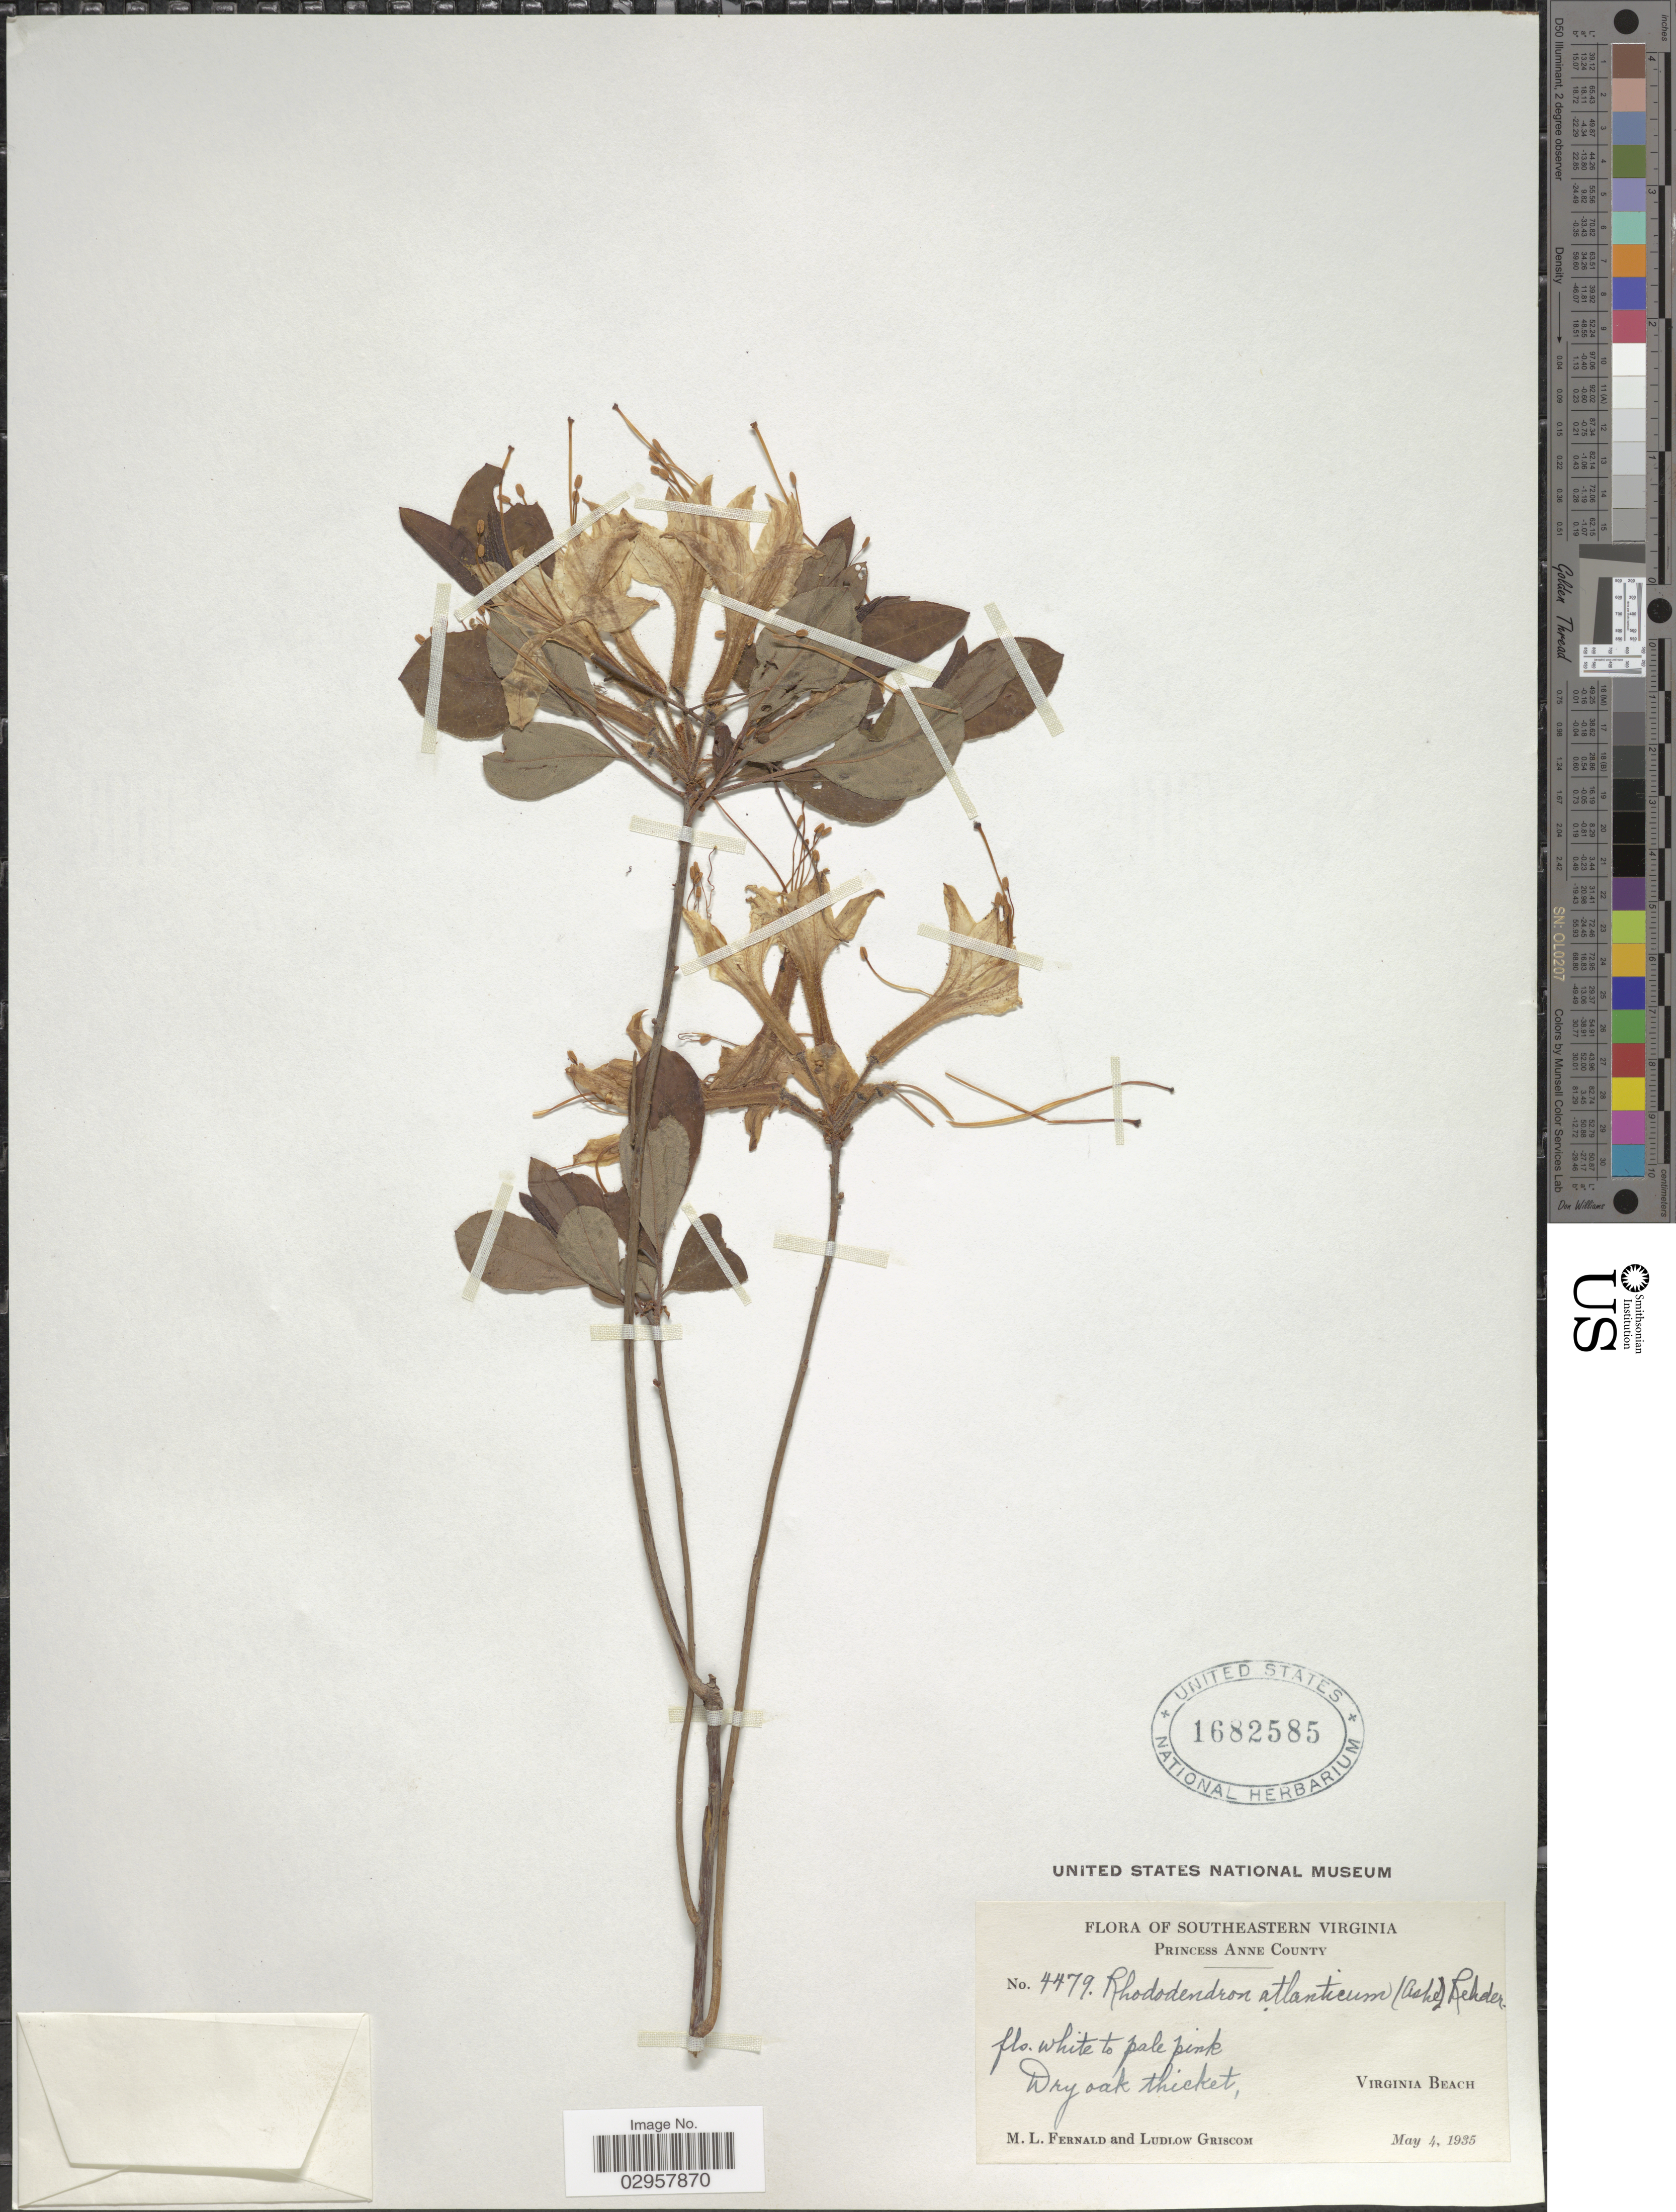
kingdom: Plantae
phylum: Tracheophyta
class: Magnoliopsida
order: Ericales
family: Ericaceae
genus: Rhododendron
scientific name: Rhododendron atlanticum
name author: (Ashe) Rehder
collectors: M. L. Fernald & L. Griscom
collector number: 4479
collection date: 1935-05-04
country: United States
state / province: Virginia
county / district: City of Virginia Beach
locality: Southeastern Virginia. Princess Anne County. Virginia Beach.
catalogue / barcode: US 1682585